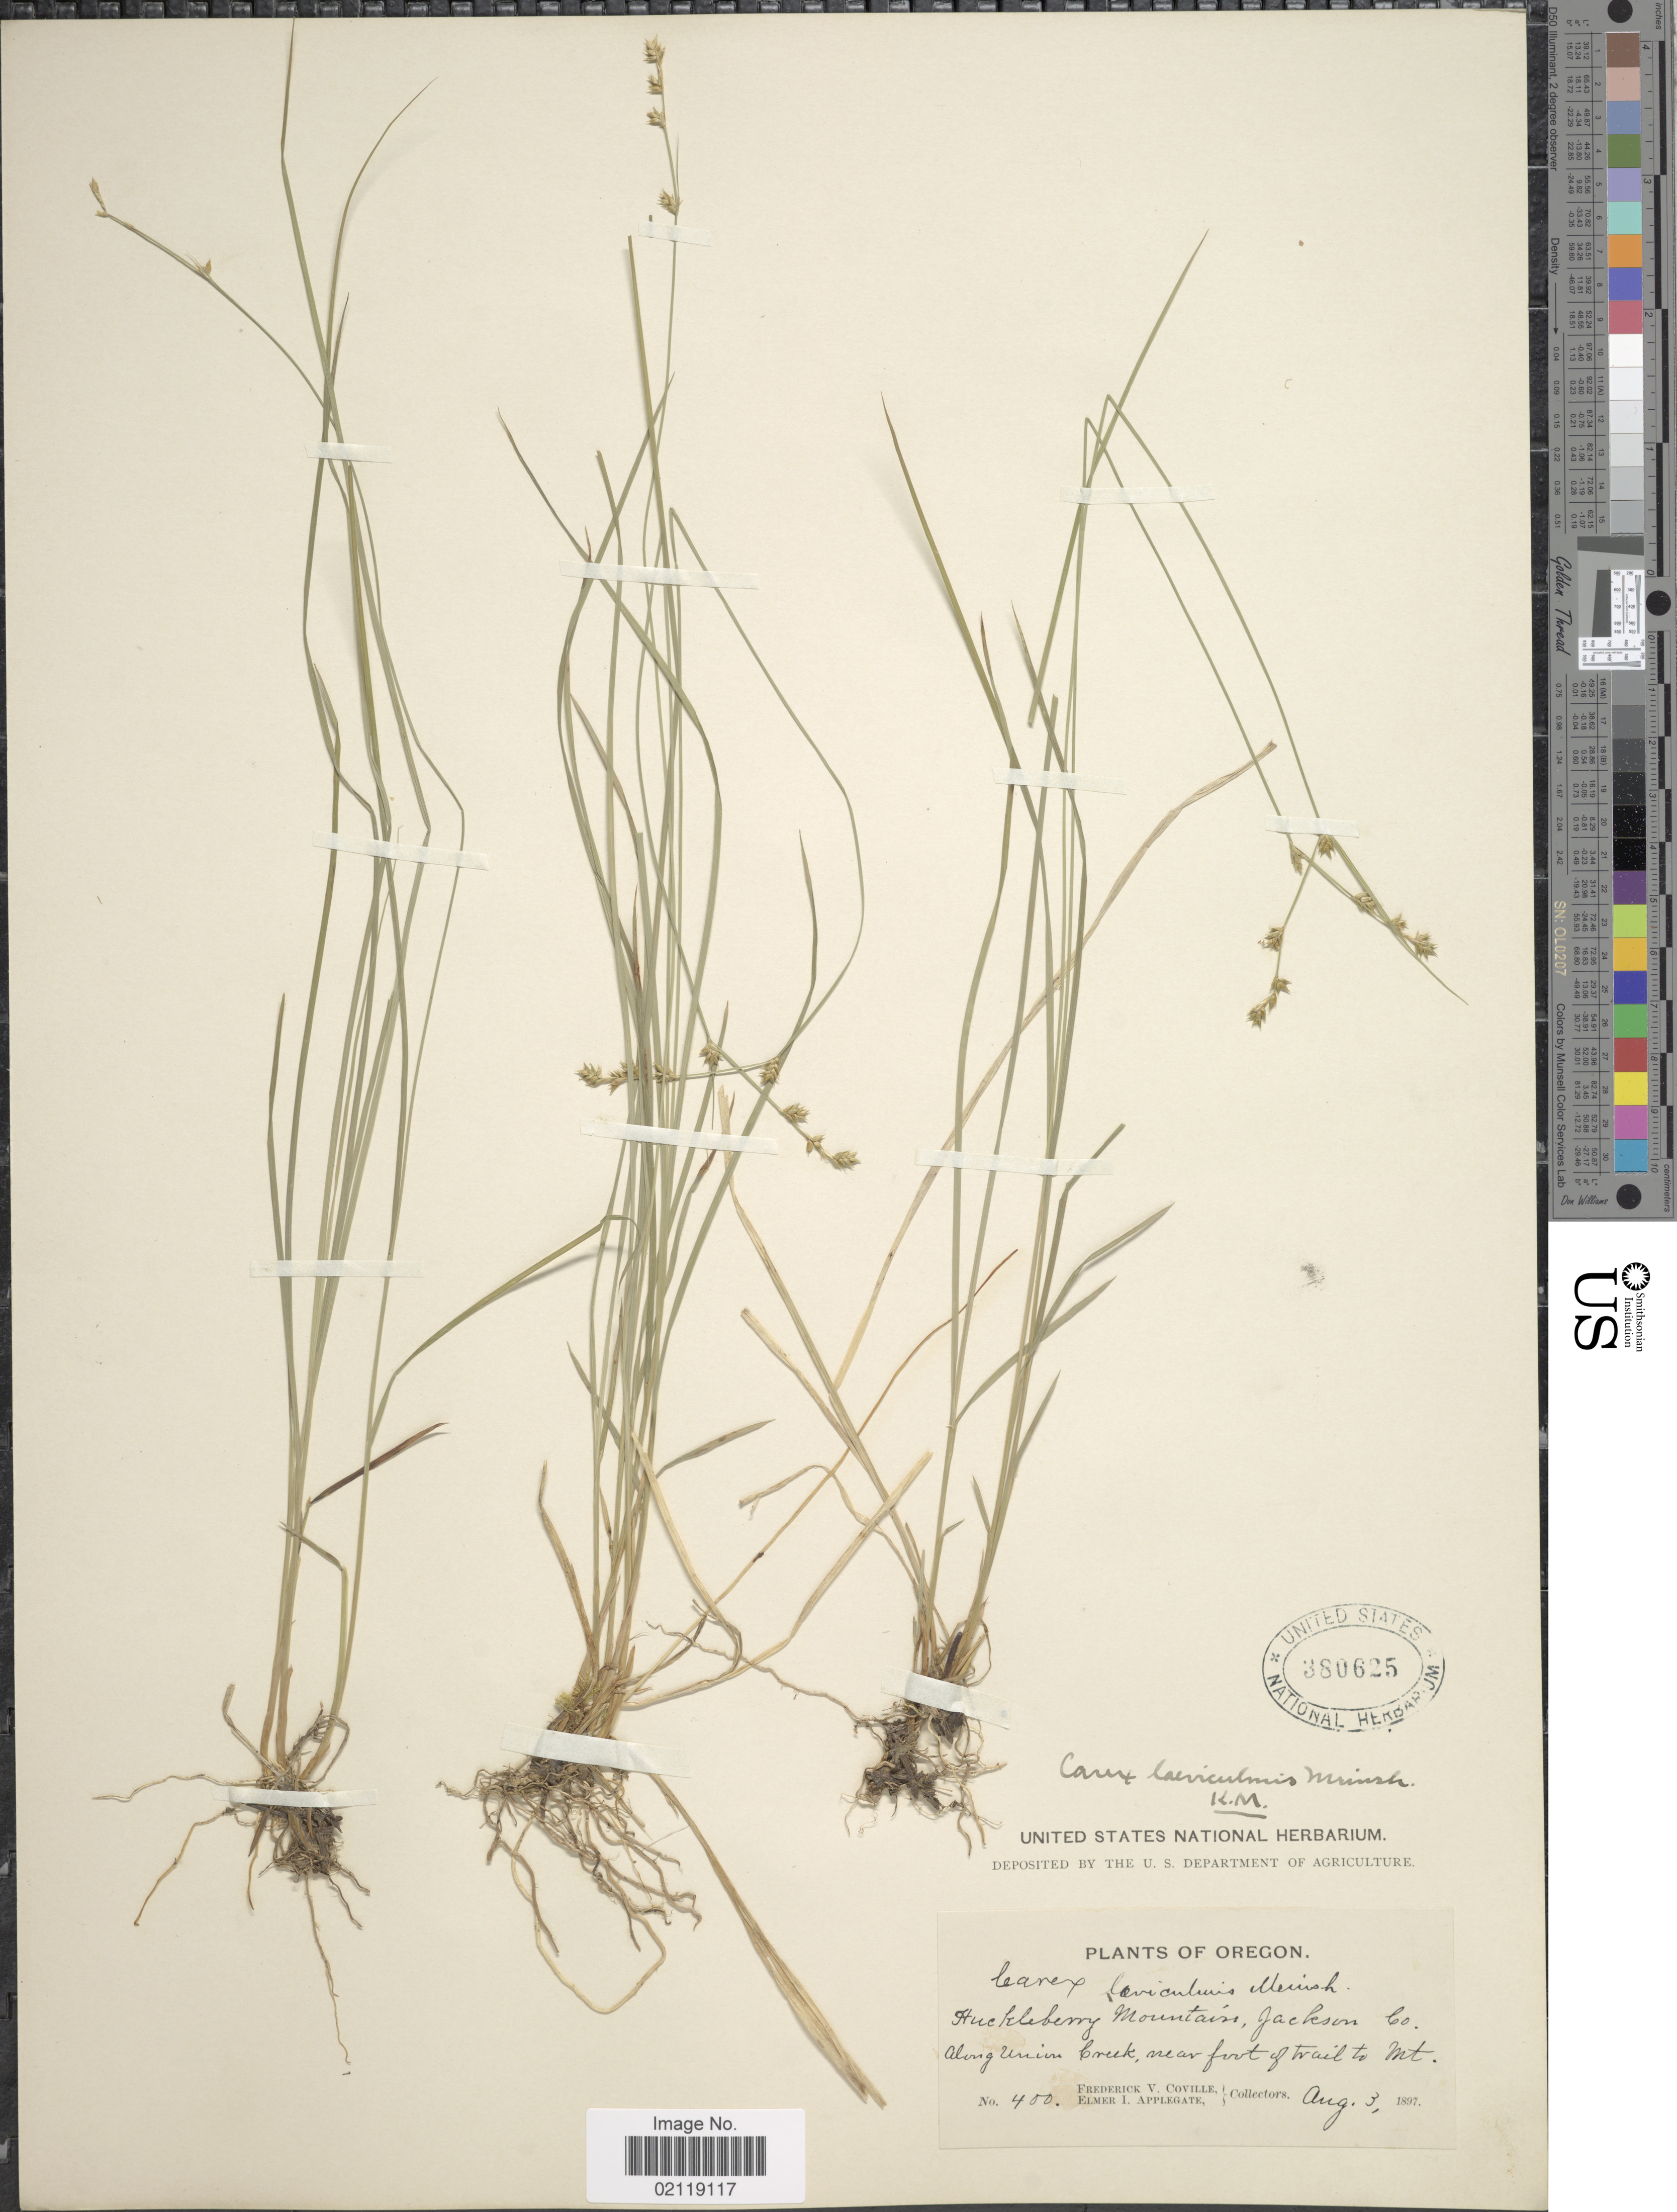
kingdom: Plantae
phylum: Tracheophyta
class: Liliopsida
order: Poales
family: Cyperaceae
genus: Carex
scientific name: Carex laeviculmis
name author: Meinsh.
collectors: F. V. Coville & E. I. Applegate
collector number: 400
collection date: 1897-08-03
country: United States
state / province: Oregon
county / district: Jackson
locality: Huckleberry Mountain, Jackson Co. Along Union Creek, near foot of trail to Mt.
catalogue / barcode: US 380625